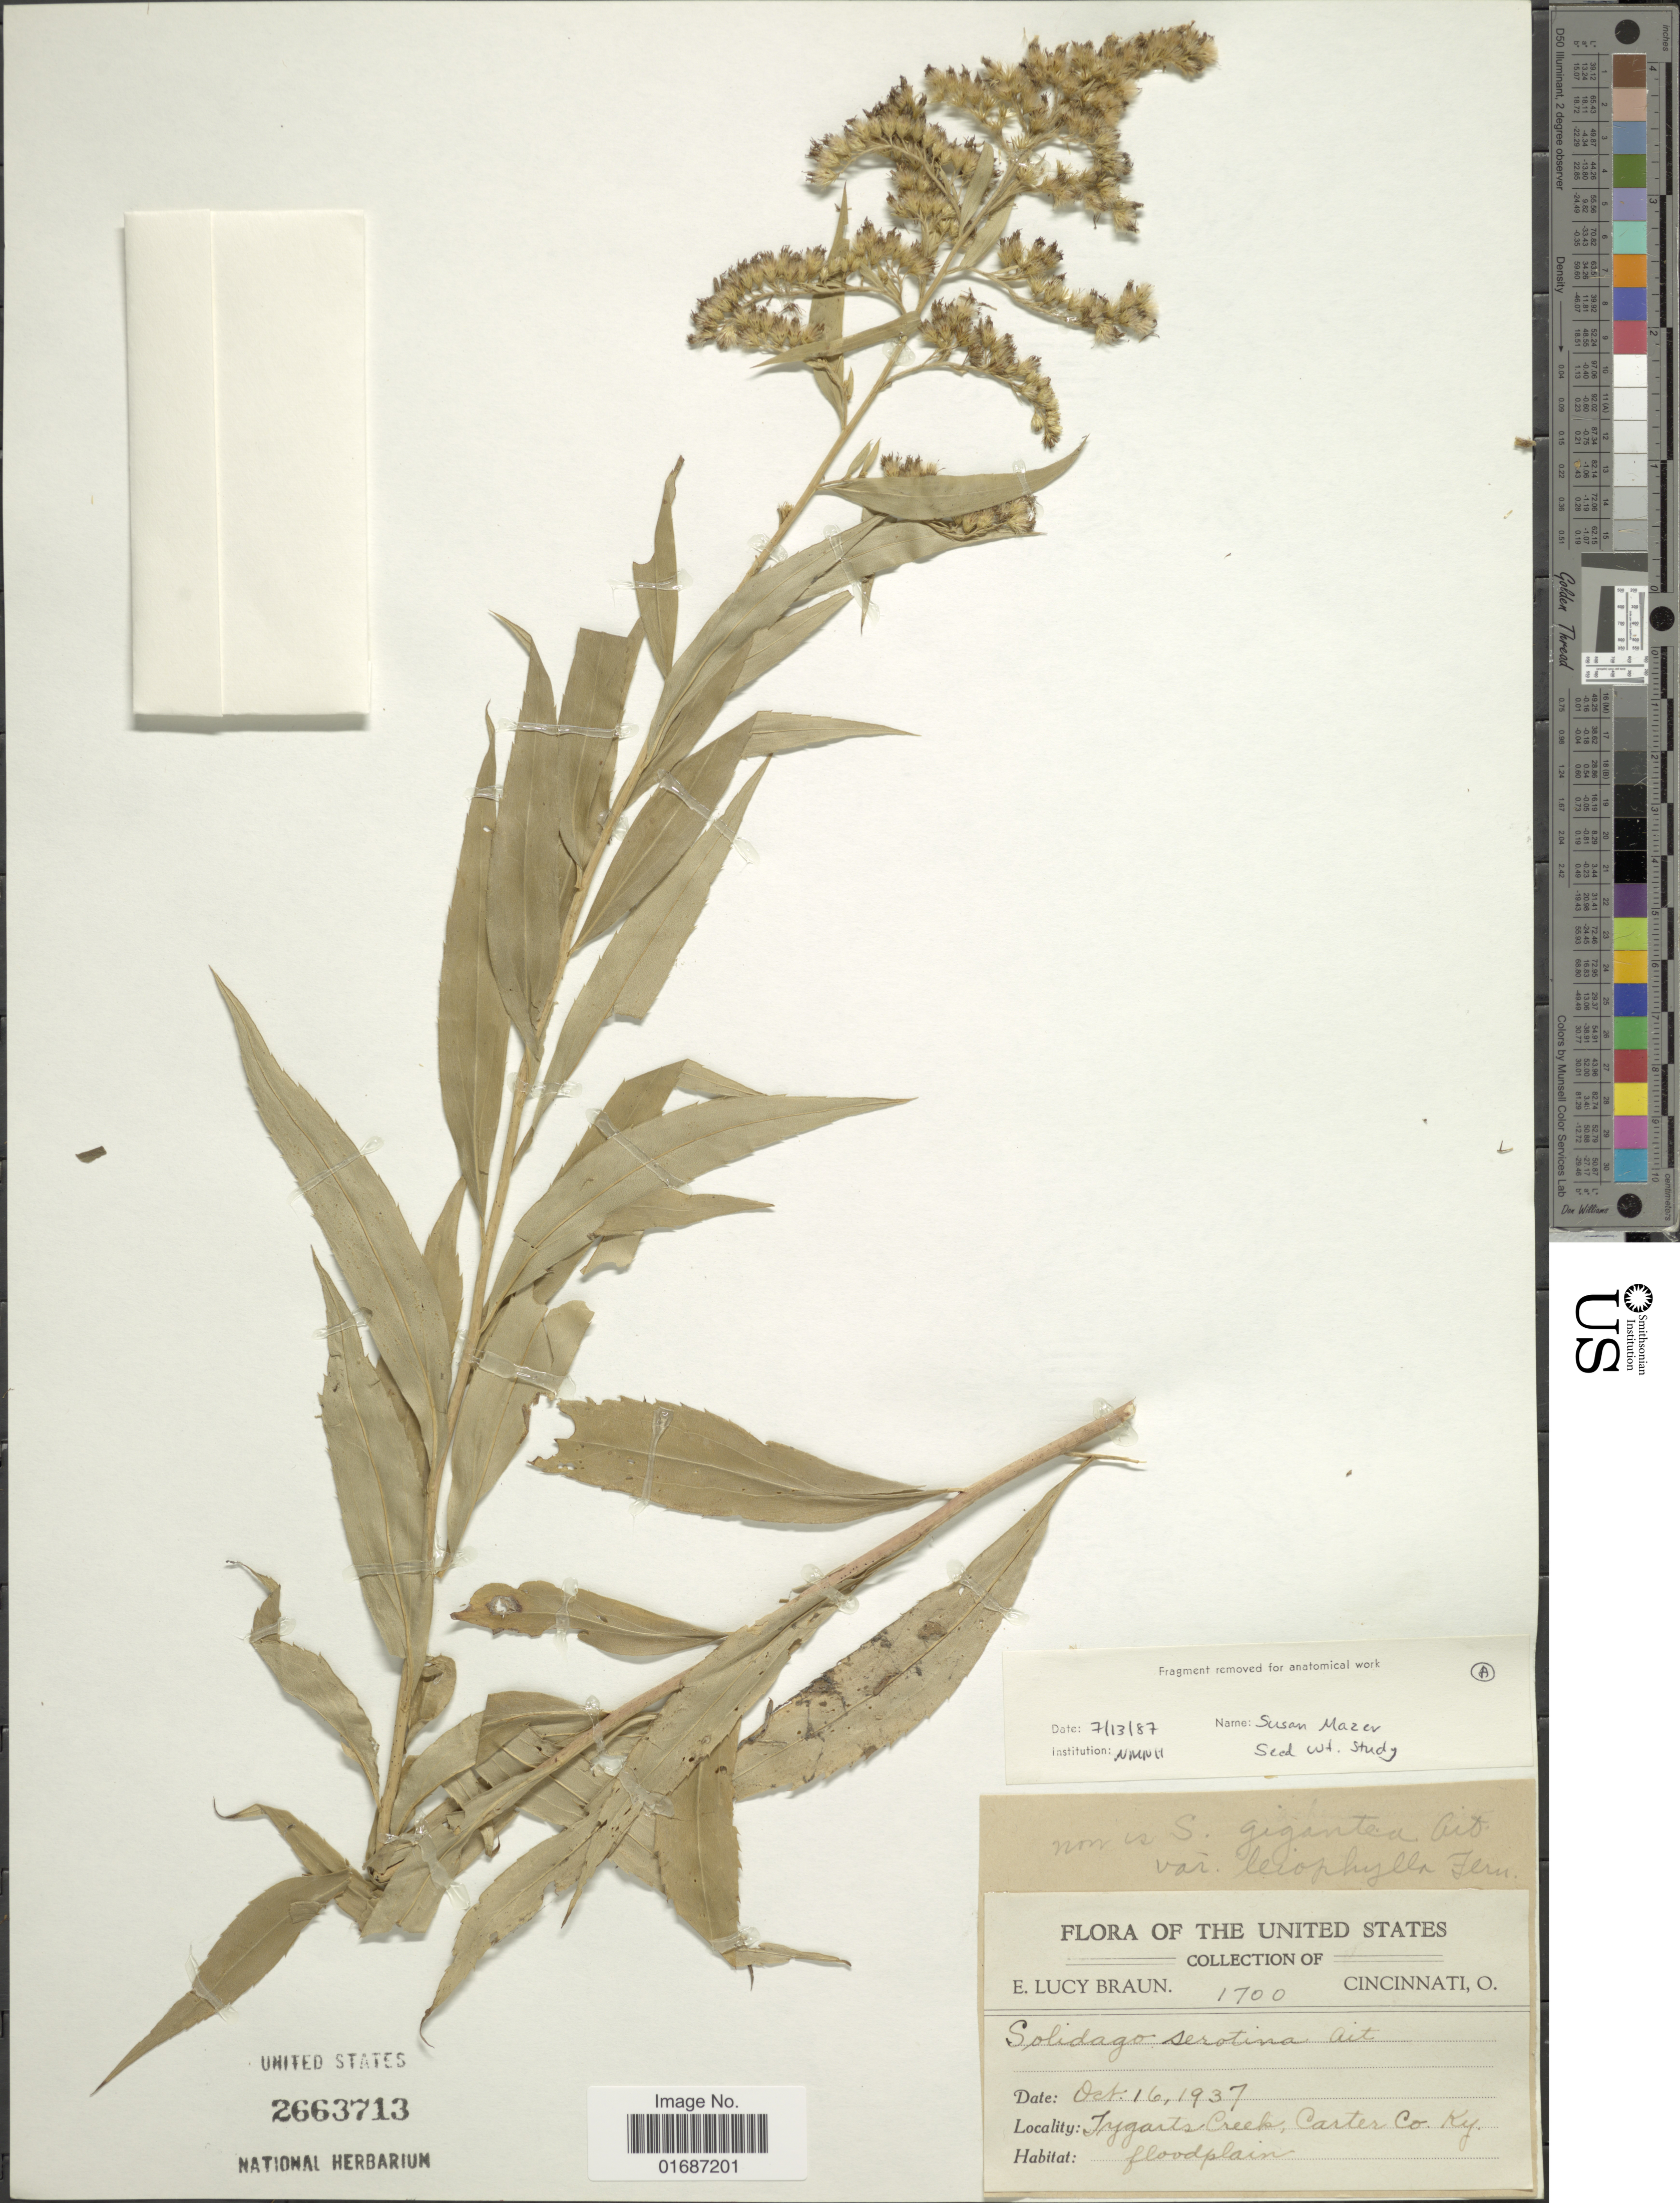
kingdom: Plantae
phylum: Tracheophyta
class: Magnoliopsida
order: Asterales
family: Asteraceae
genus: Solidago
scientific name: Solidago gigantea var. leiophylla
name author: Fernald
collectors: E. L. Braun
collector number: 1700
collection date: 1937-10-16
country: United States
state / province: Kentucky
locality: Jygarts Creek, Carter Co.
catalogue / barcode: US 26637013